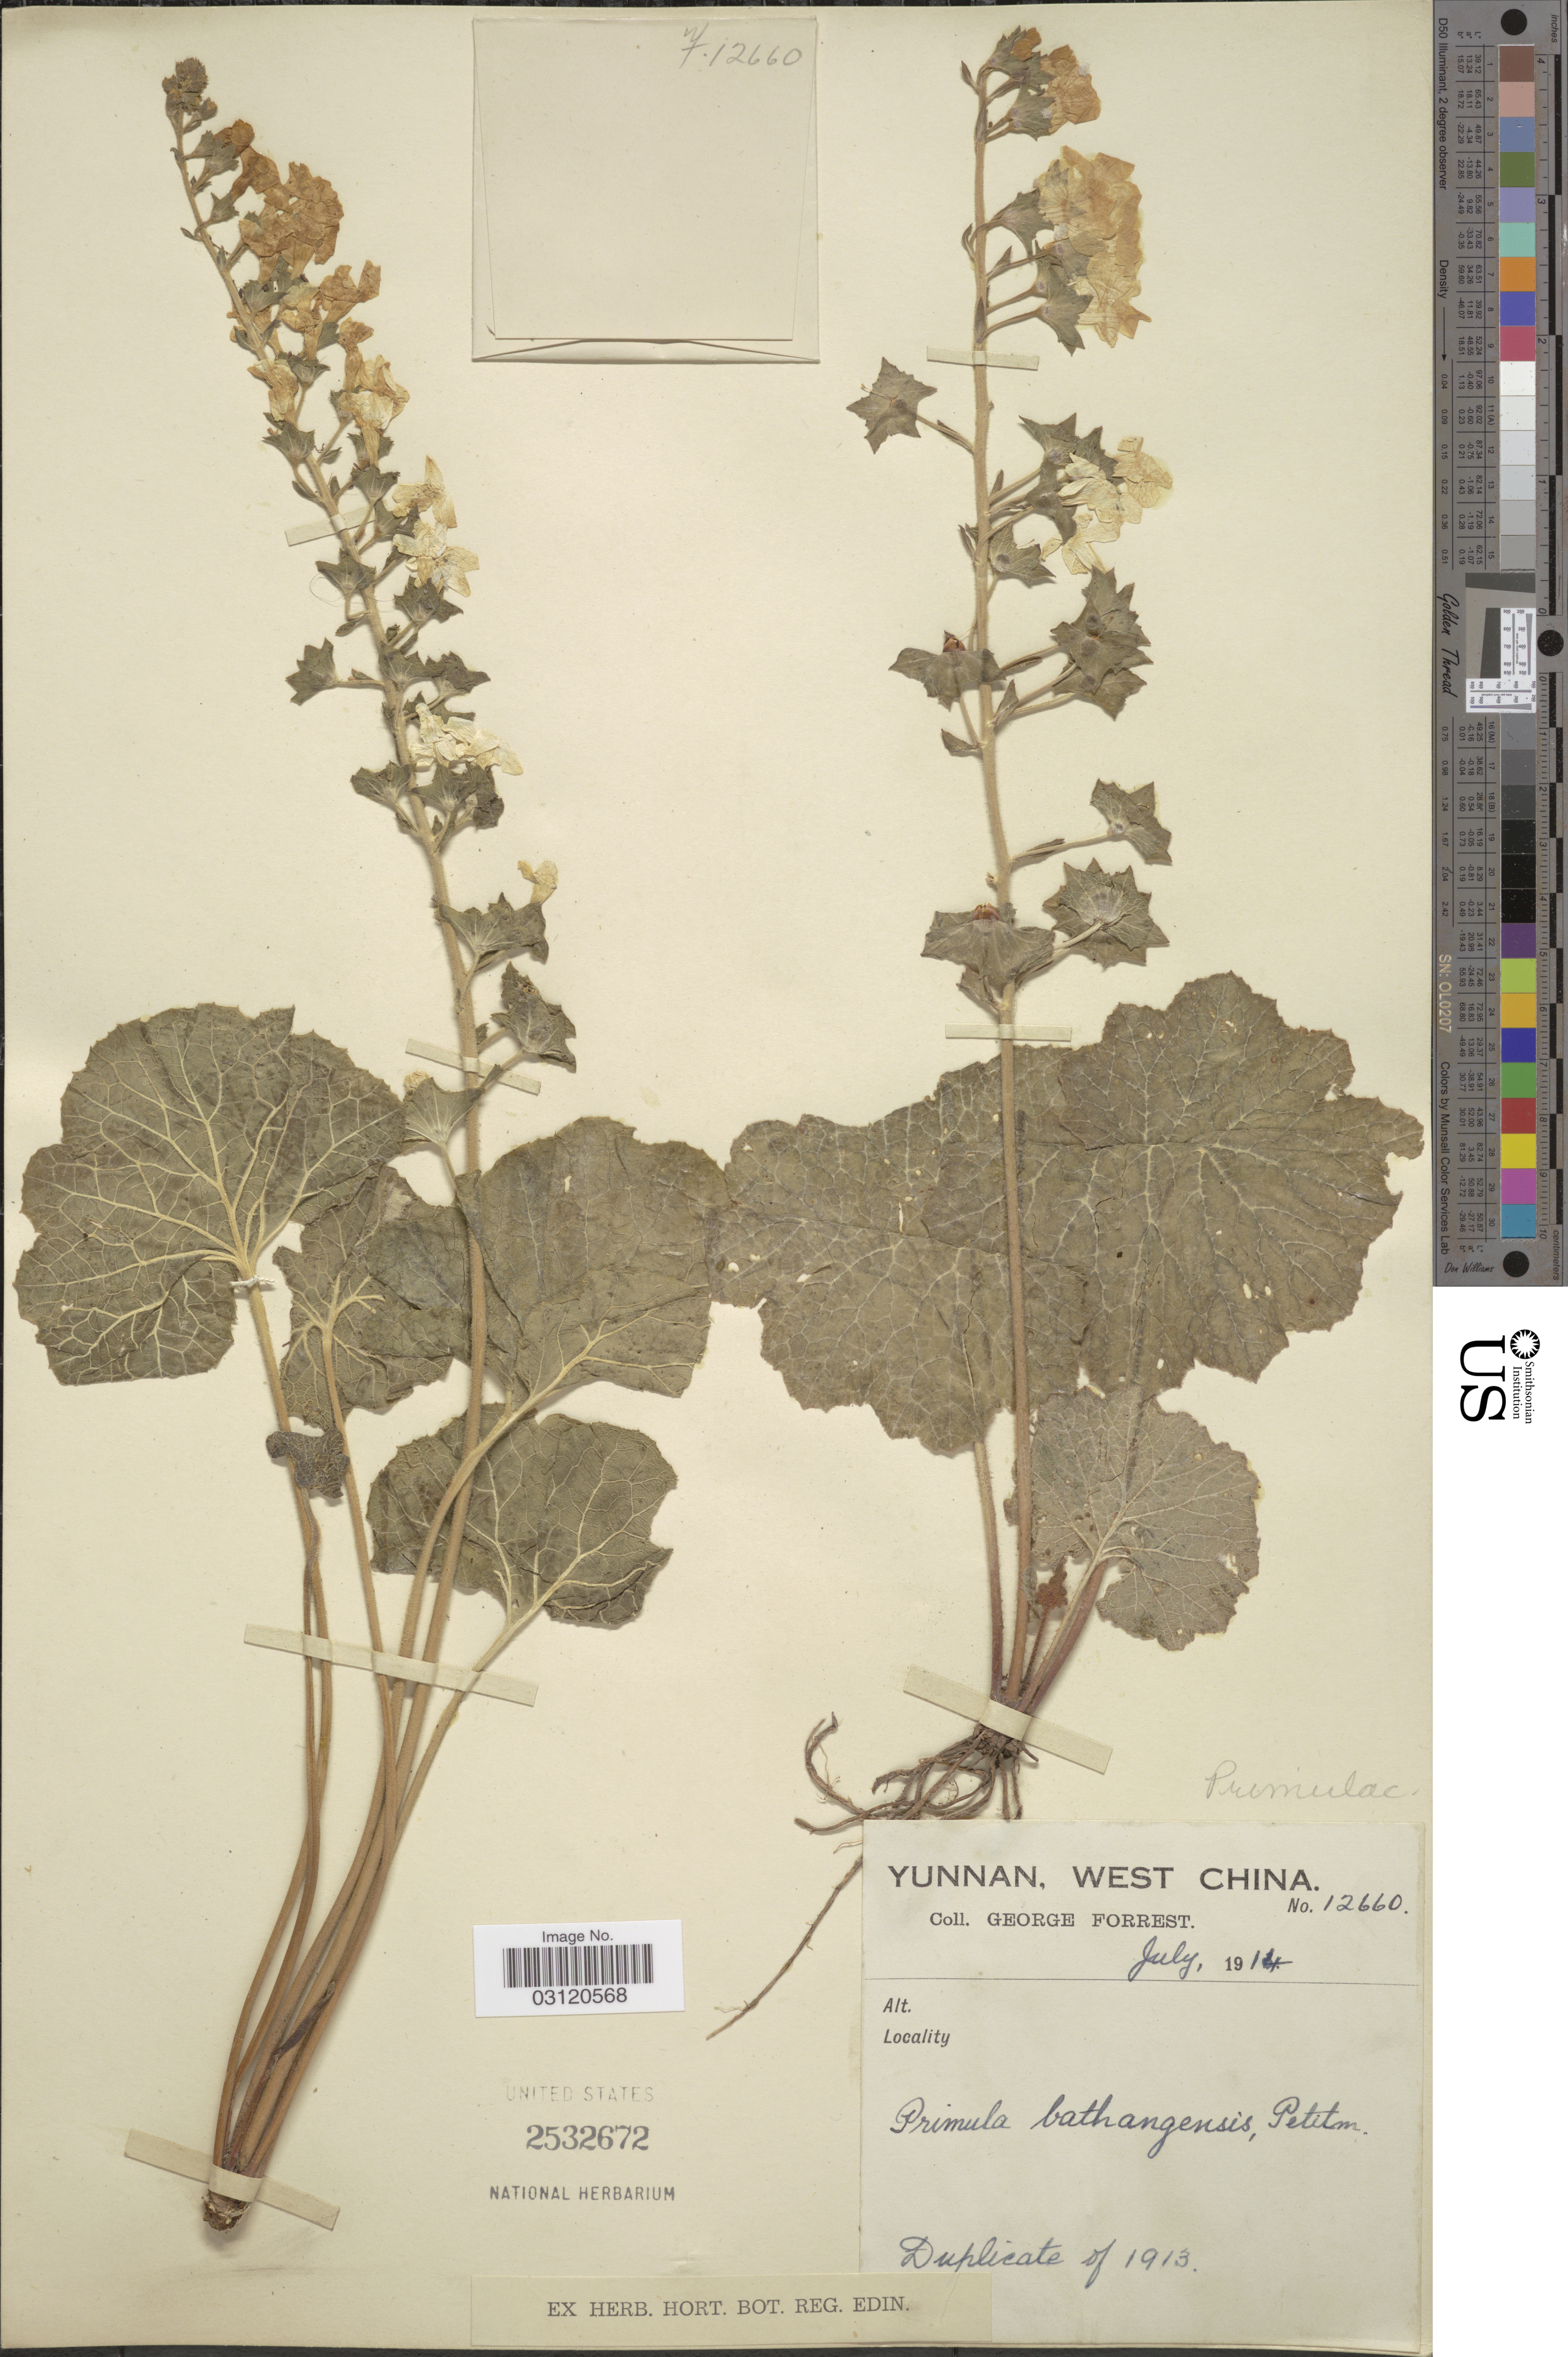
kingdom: Plantae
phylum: Tracheophyta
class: Magnoliopsida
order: Ericales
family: Primulaceae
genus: Primula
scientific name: Primula bathangensis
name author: Petitm.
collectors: G. Forrest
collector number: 12660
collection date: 1914-07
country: China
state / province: Yunnan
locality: West China.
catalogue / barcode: US 2532672